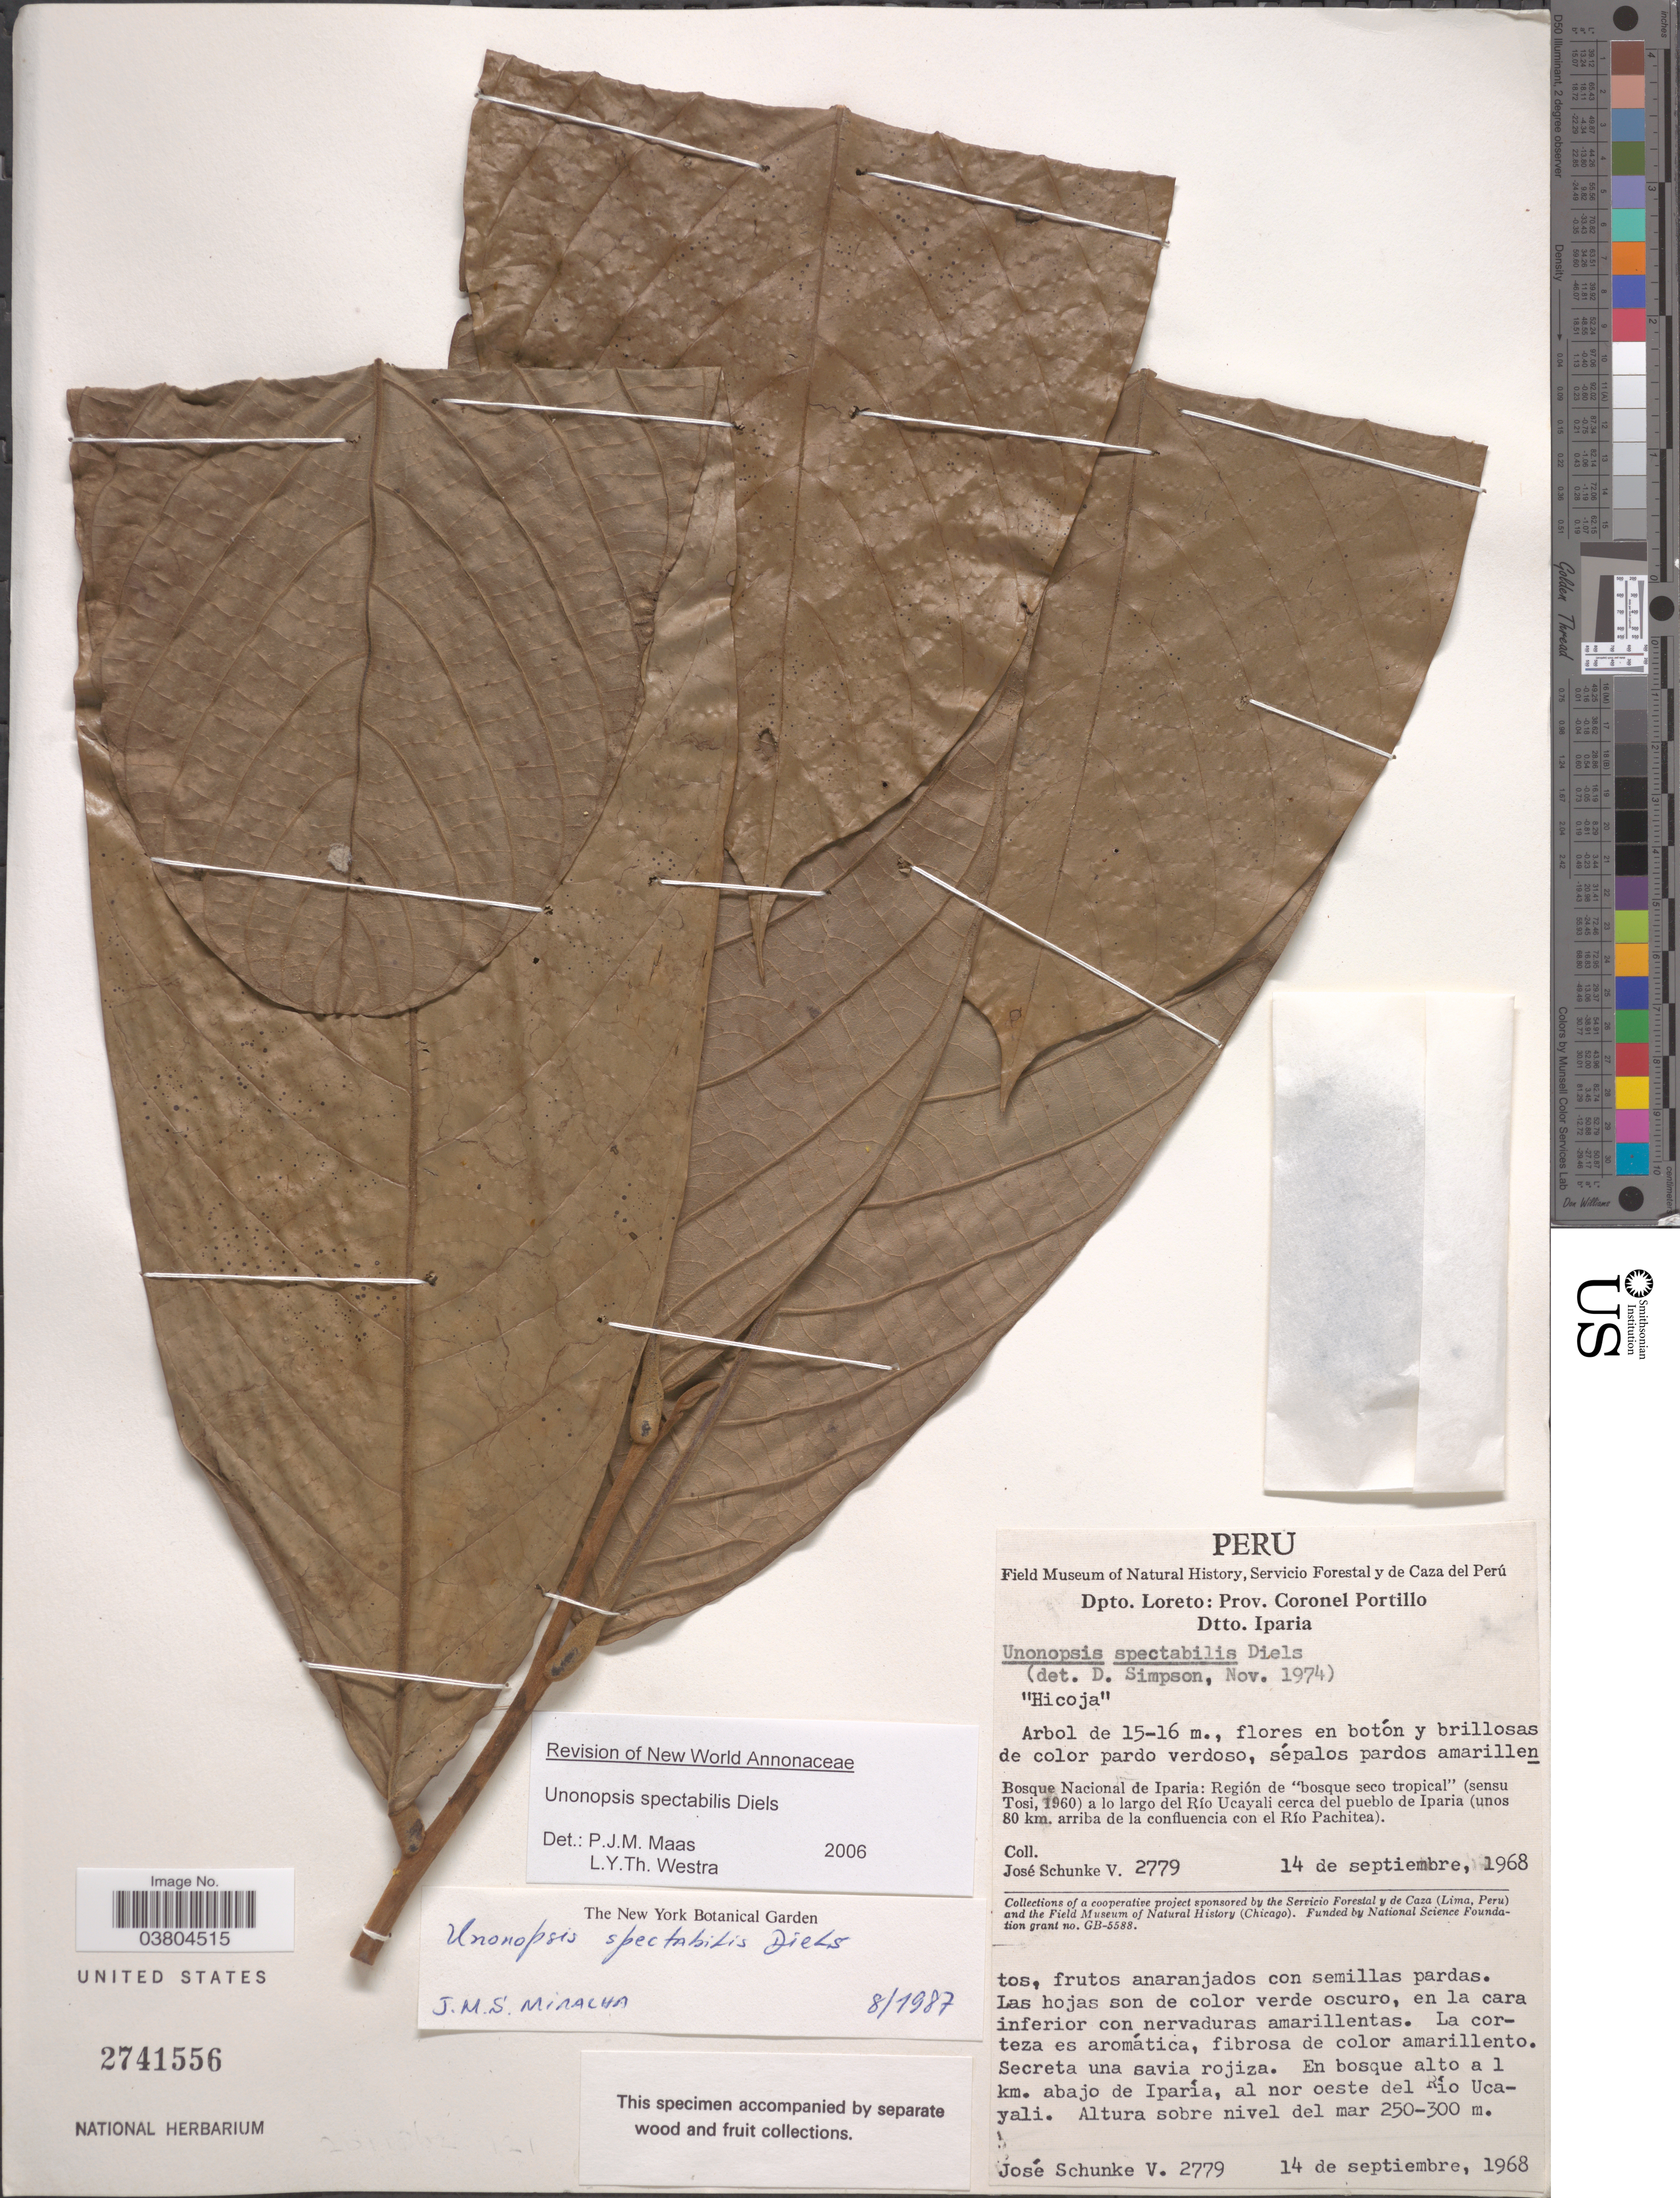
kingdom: Plantae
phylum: Tracheophyta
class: Magnoliopsida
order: Magnoliales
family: Annonaceae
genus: Unonopsis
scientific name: Unonopsis spectabilis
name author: Diels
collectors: J. Schunke Vigo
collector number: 2779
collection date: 1968-09-14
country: Peru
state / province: Loreto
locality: Dpto. Loreto: Prov. Coronel Portillo. Dtto. Iparia. En bosque alto al km. abajo de Iparía, al nor oeste del Río Ucayali. Bosque Nacional de Iparía: Región de "bosque seco tropical" (sensu Tosi, 1960) a lo largo del Río Ucayali cerca del pueblo de Iparia (unos 80 km. arriba de la confluencía con el Río Pachitea).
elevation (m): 250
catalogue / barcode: US 2741556